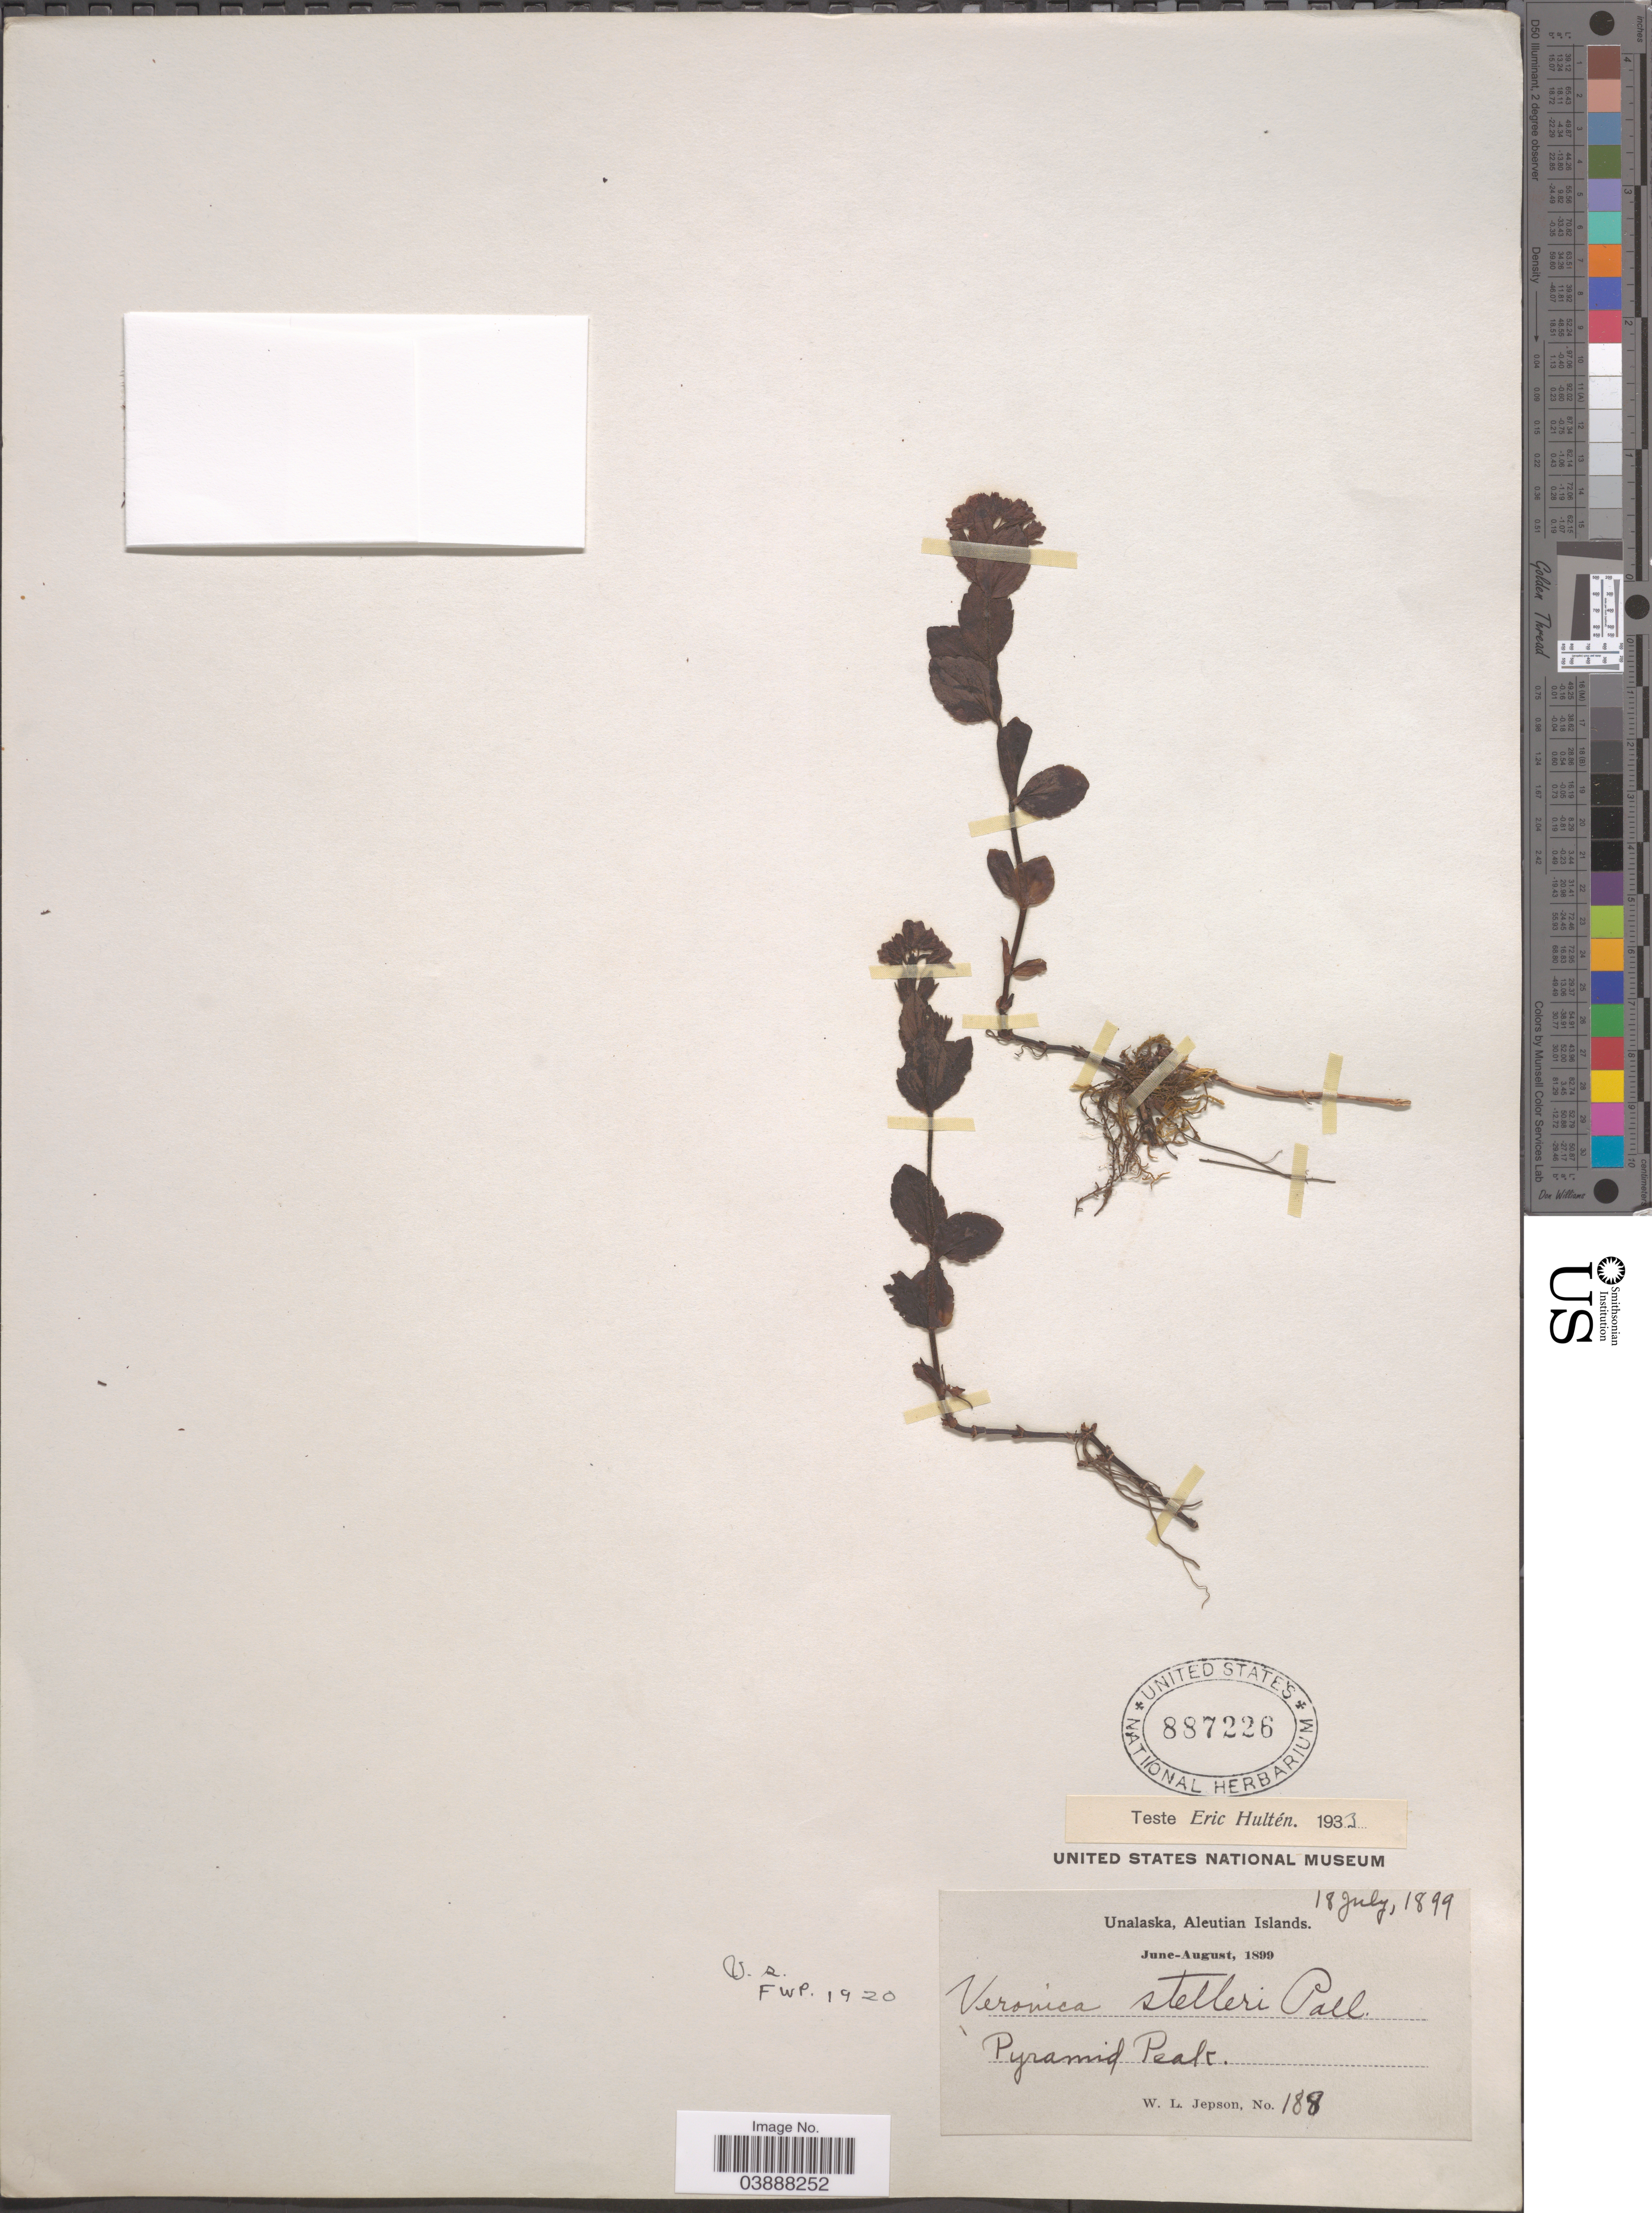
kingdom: Plantae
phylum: Tracheophyta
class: Magnoliopsida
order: Lamiales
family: Plantaginaceae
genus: Veronica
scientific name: Veronica stelleri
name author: Pall.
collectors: W. L. Jepson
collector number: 188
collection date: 1899-07-18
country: United States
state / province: Alaska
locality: Unalaska, Aleutian Islands. Pyramid Peak.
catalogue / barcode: US 887226